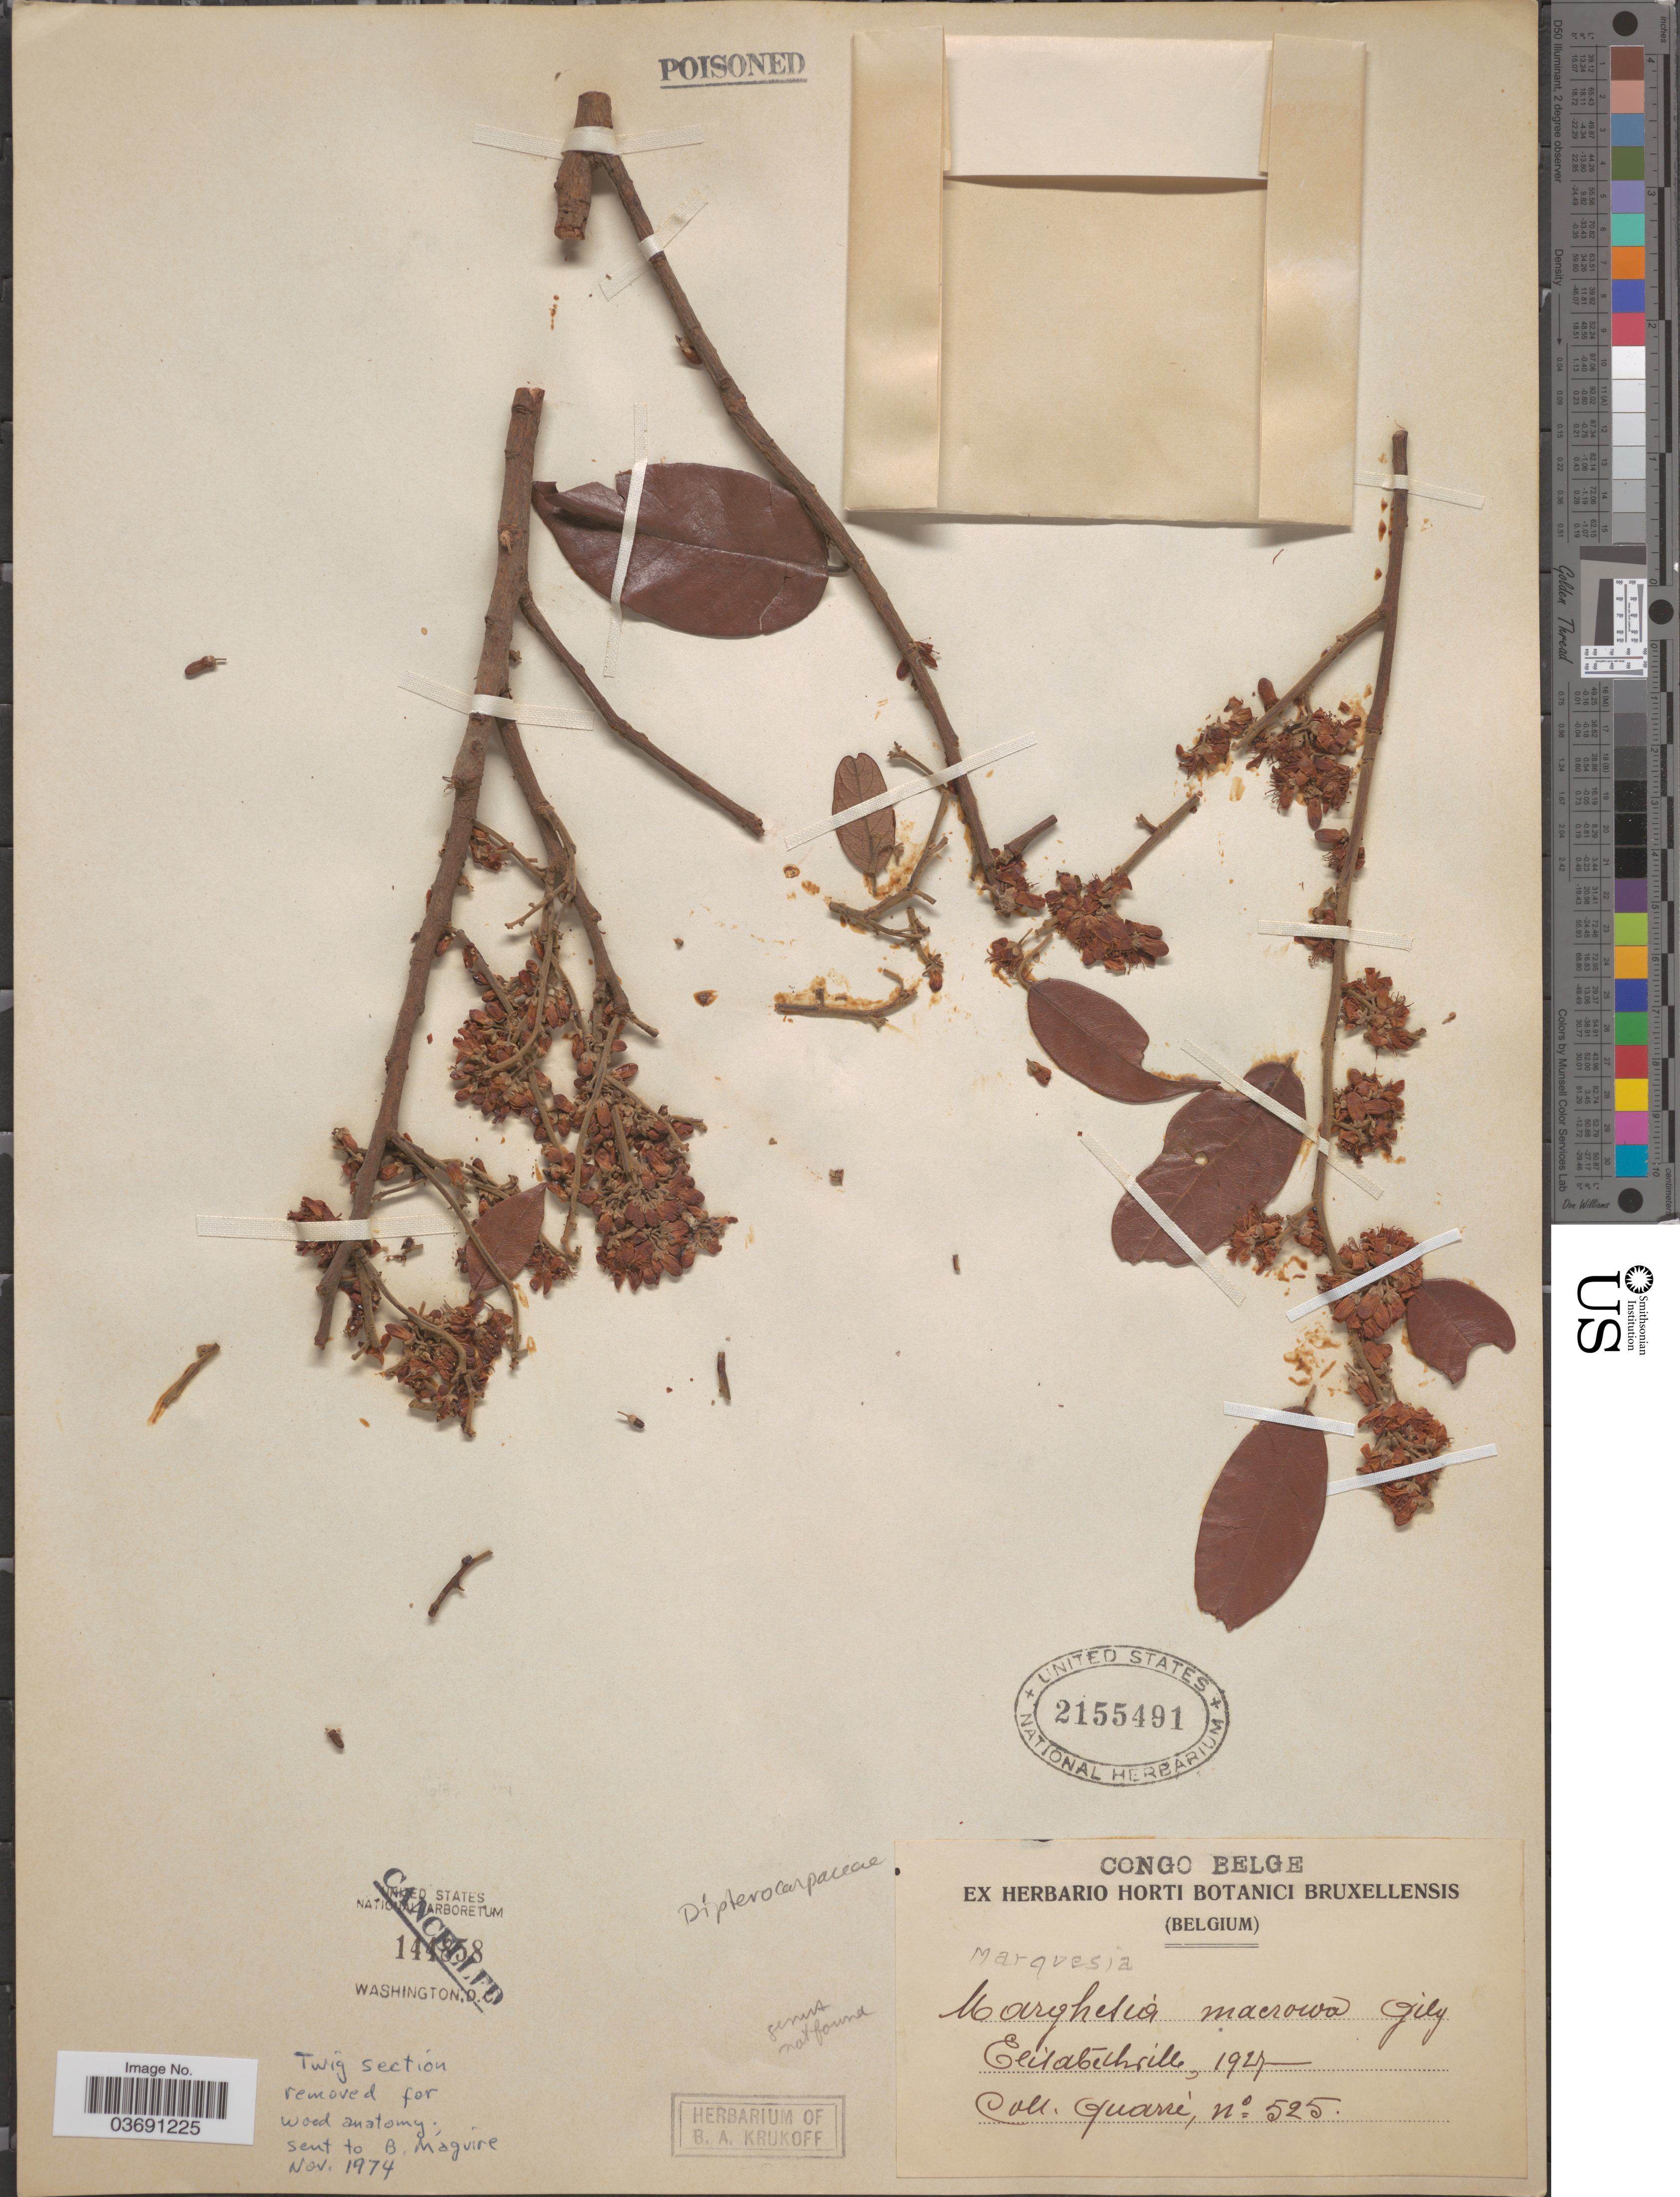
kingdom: Plantae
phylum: Tracheophyta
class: Magnoliopsida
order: Malvales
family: Dipterocarpaceae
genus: Marquesia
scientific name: Marquesia macroura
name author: Gilg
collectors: -. Quarre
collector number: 525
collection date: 1927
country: Congo, Democratic Republic of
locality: Congo Belge. Elisabethville.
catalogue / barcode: US 2155491